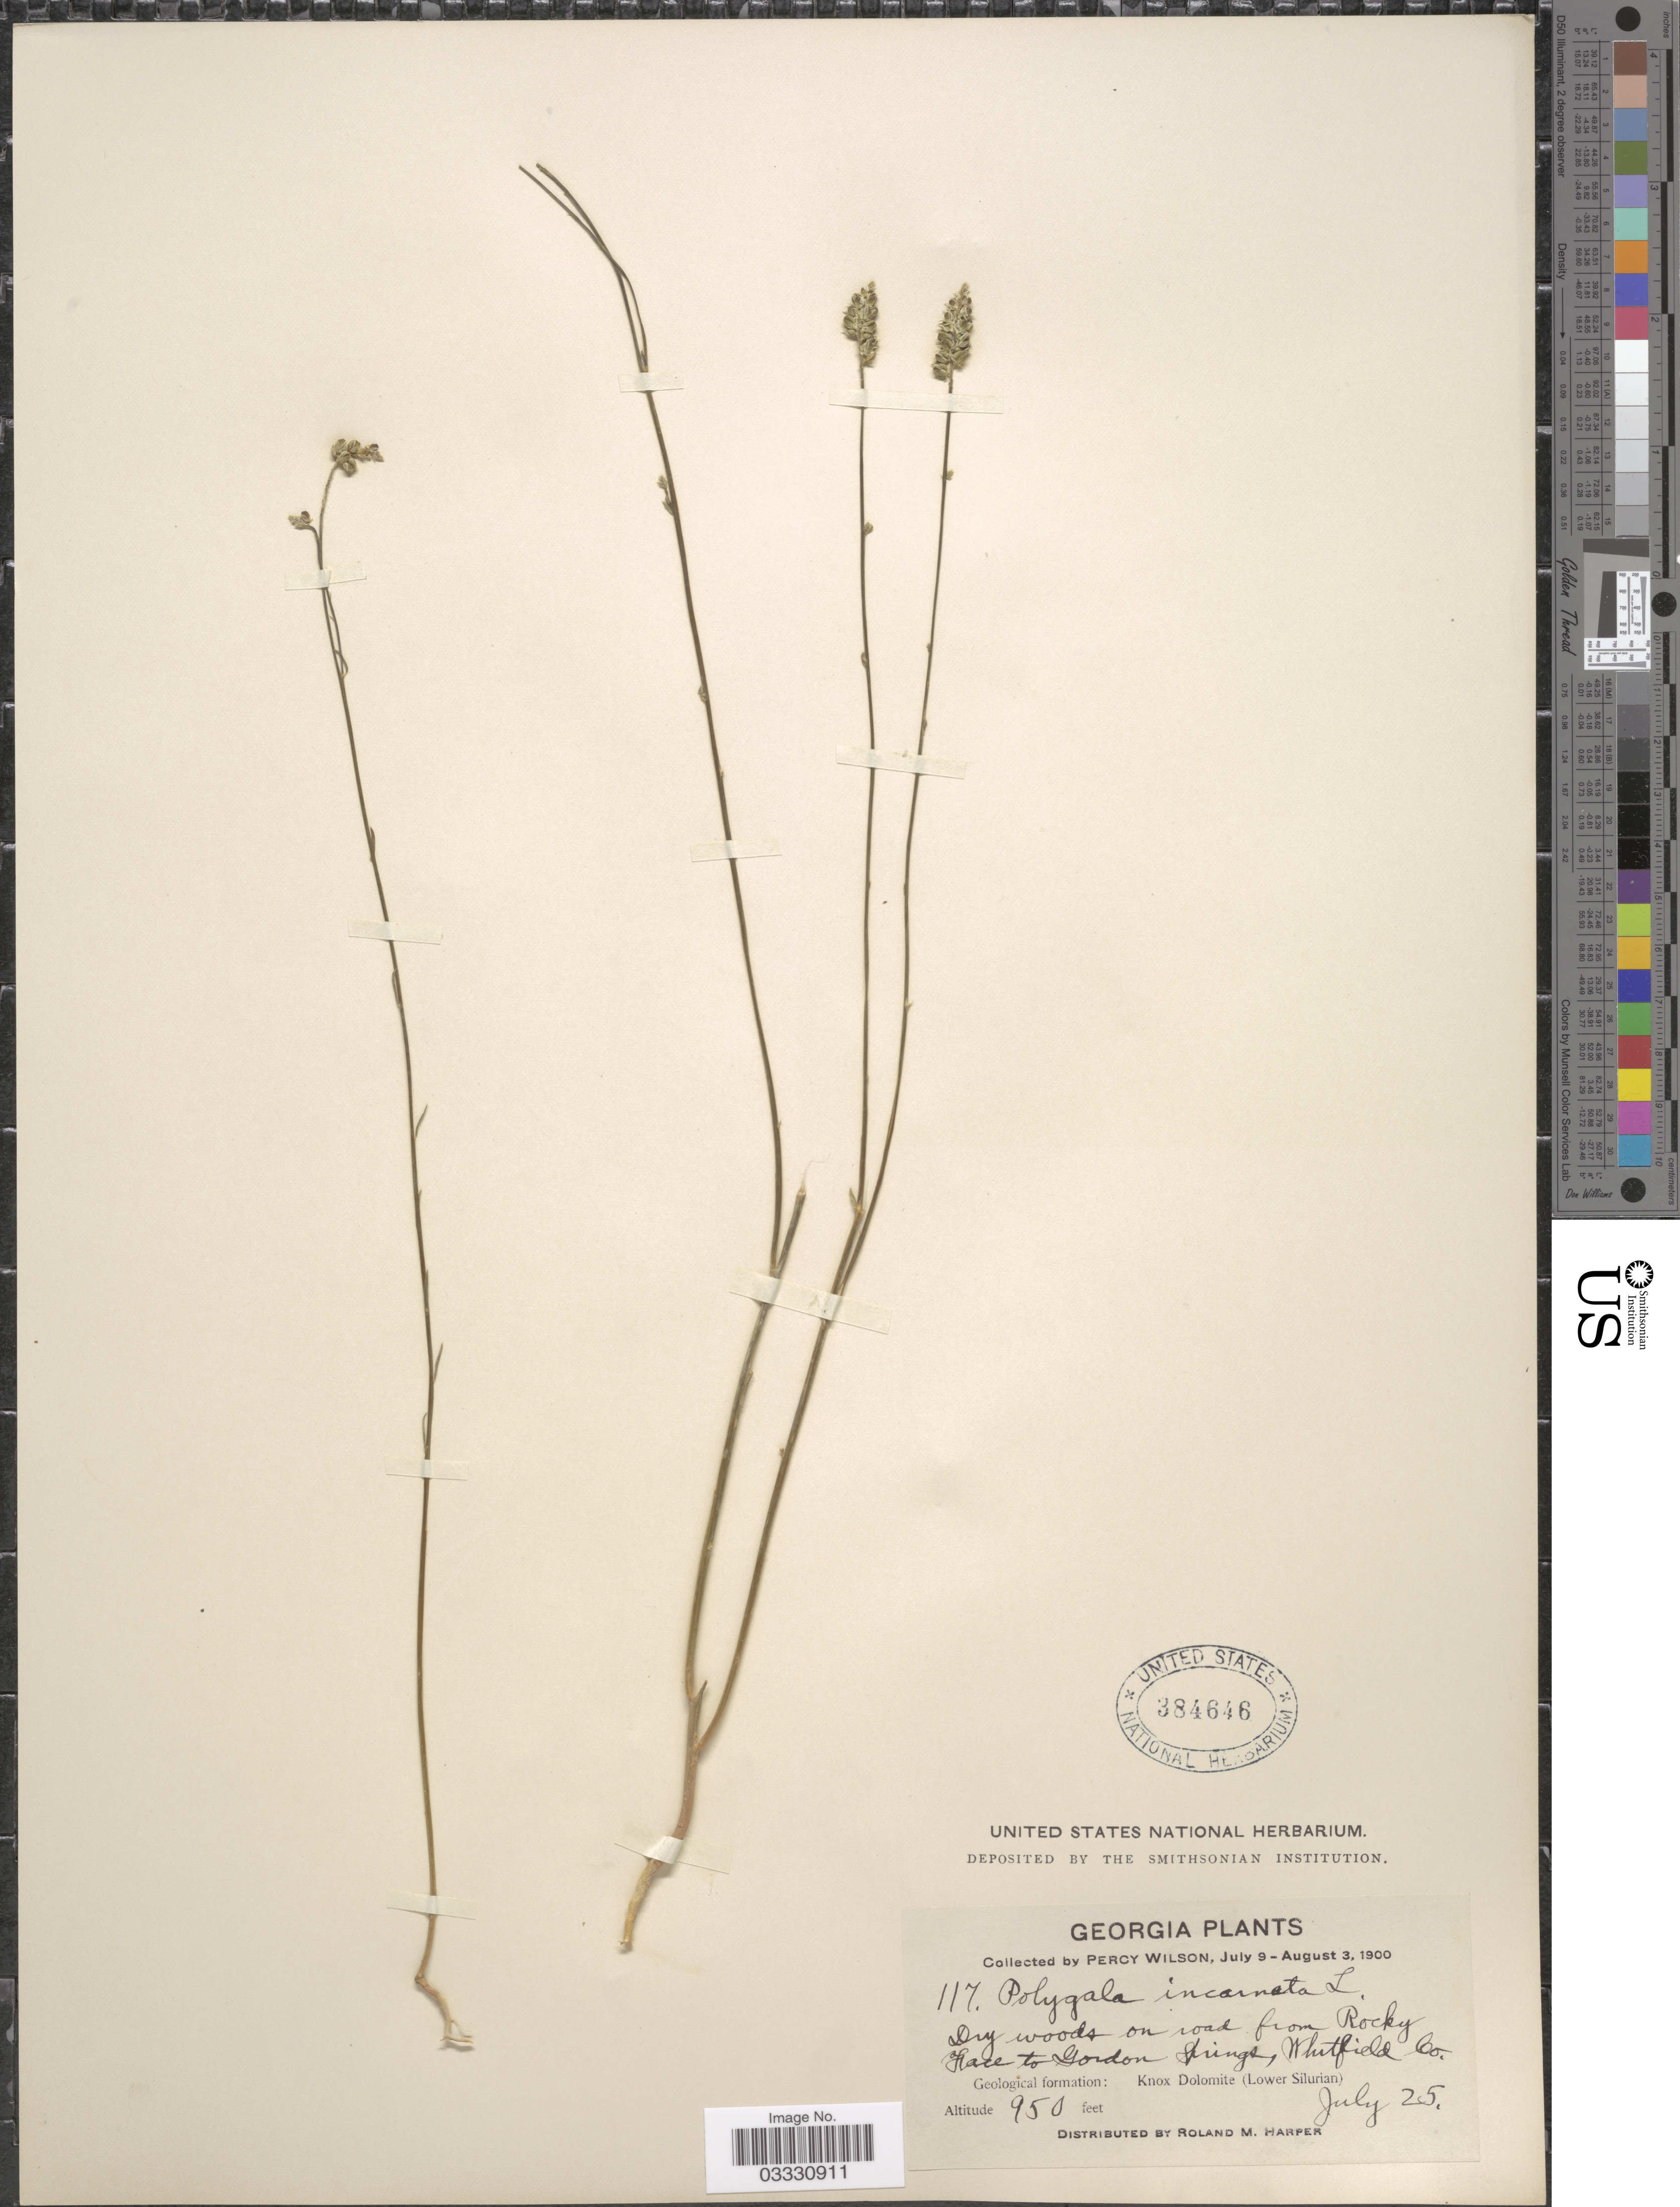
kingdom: Plantae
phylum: Tracheophyta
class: Magnoliopsida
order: Fabales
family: Polygalaceae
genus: Polygala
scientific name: Polygala incarnata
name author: L.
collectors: P. Wilson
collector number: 117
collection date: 1900-07-25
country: United States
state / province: Georgia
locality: Dry woods on road from Rocky Face to Gordon Springs, Whitfield Co. Geological formation: Knox Dolomite (Lower Silurian).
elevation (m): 290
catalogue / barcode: US 384646